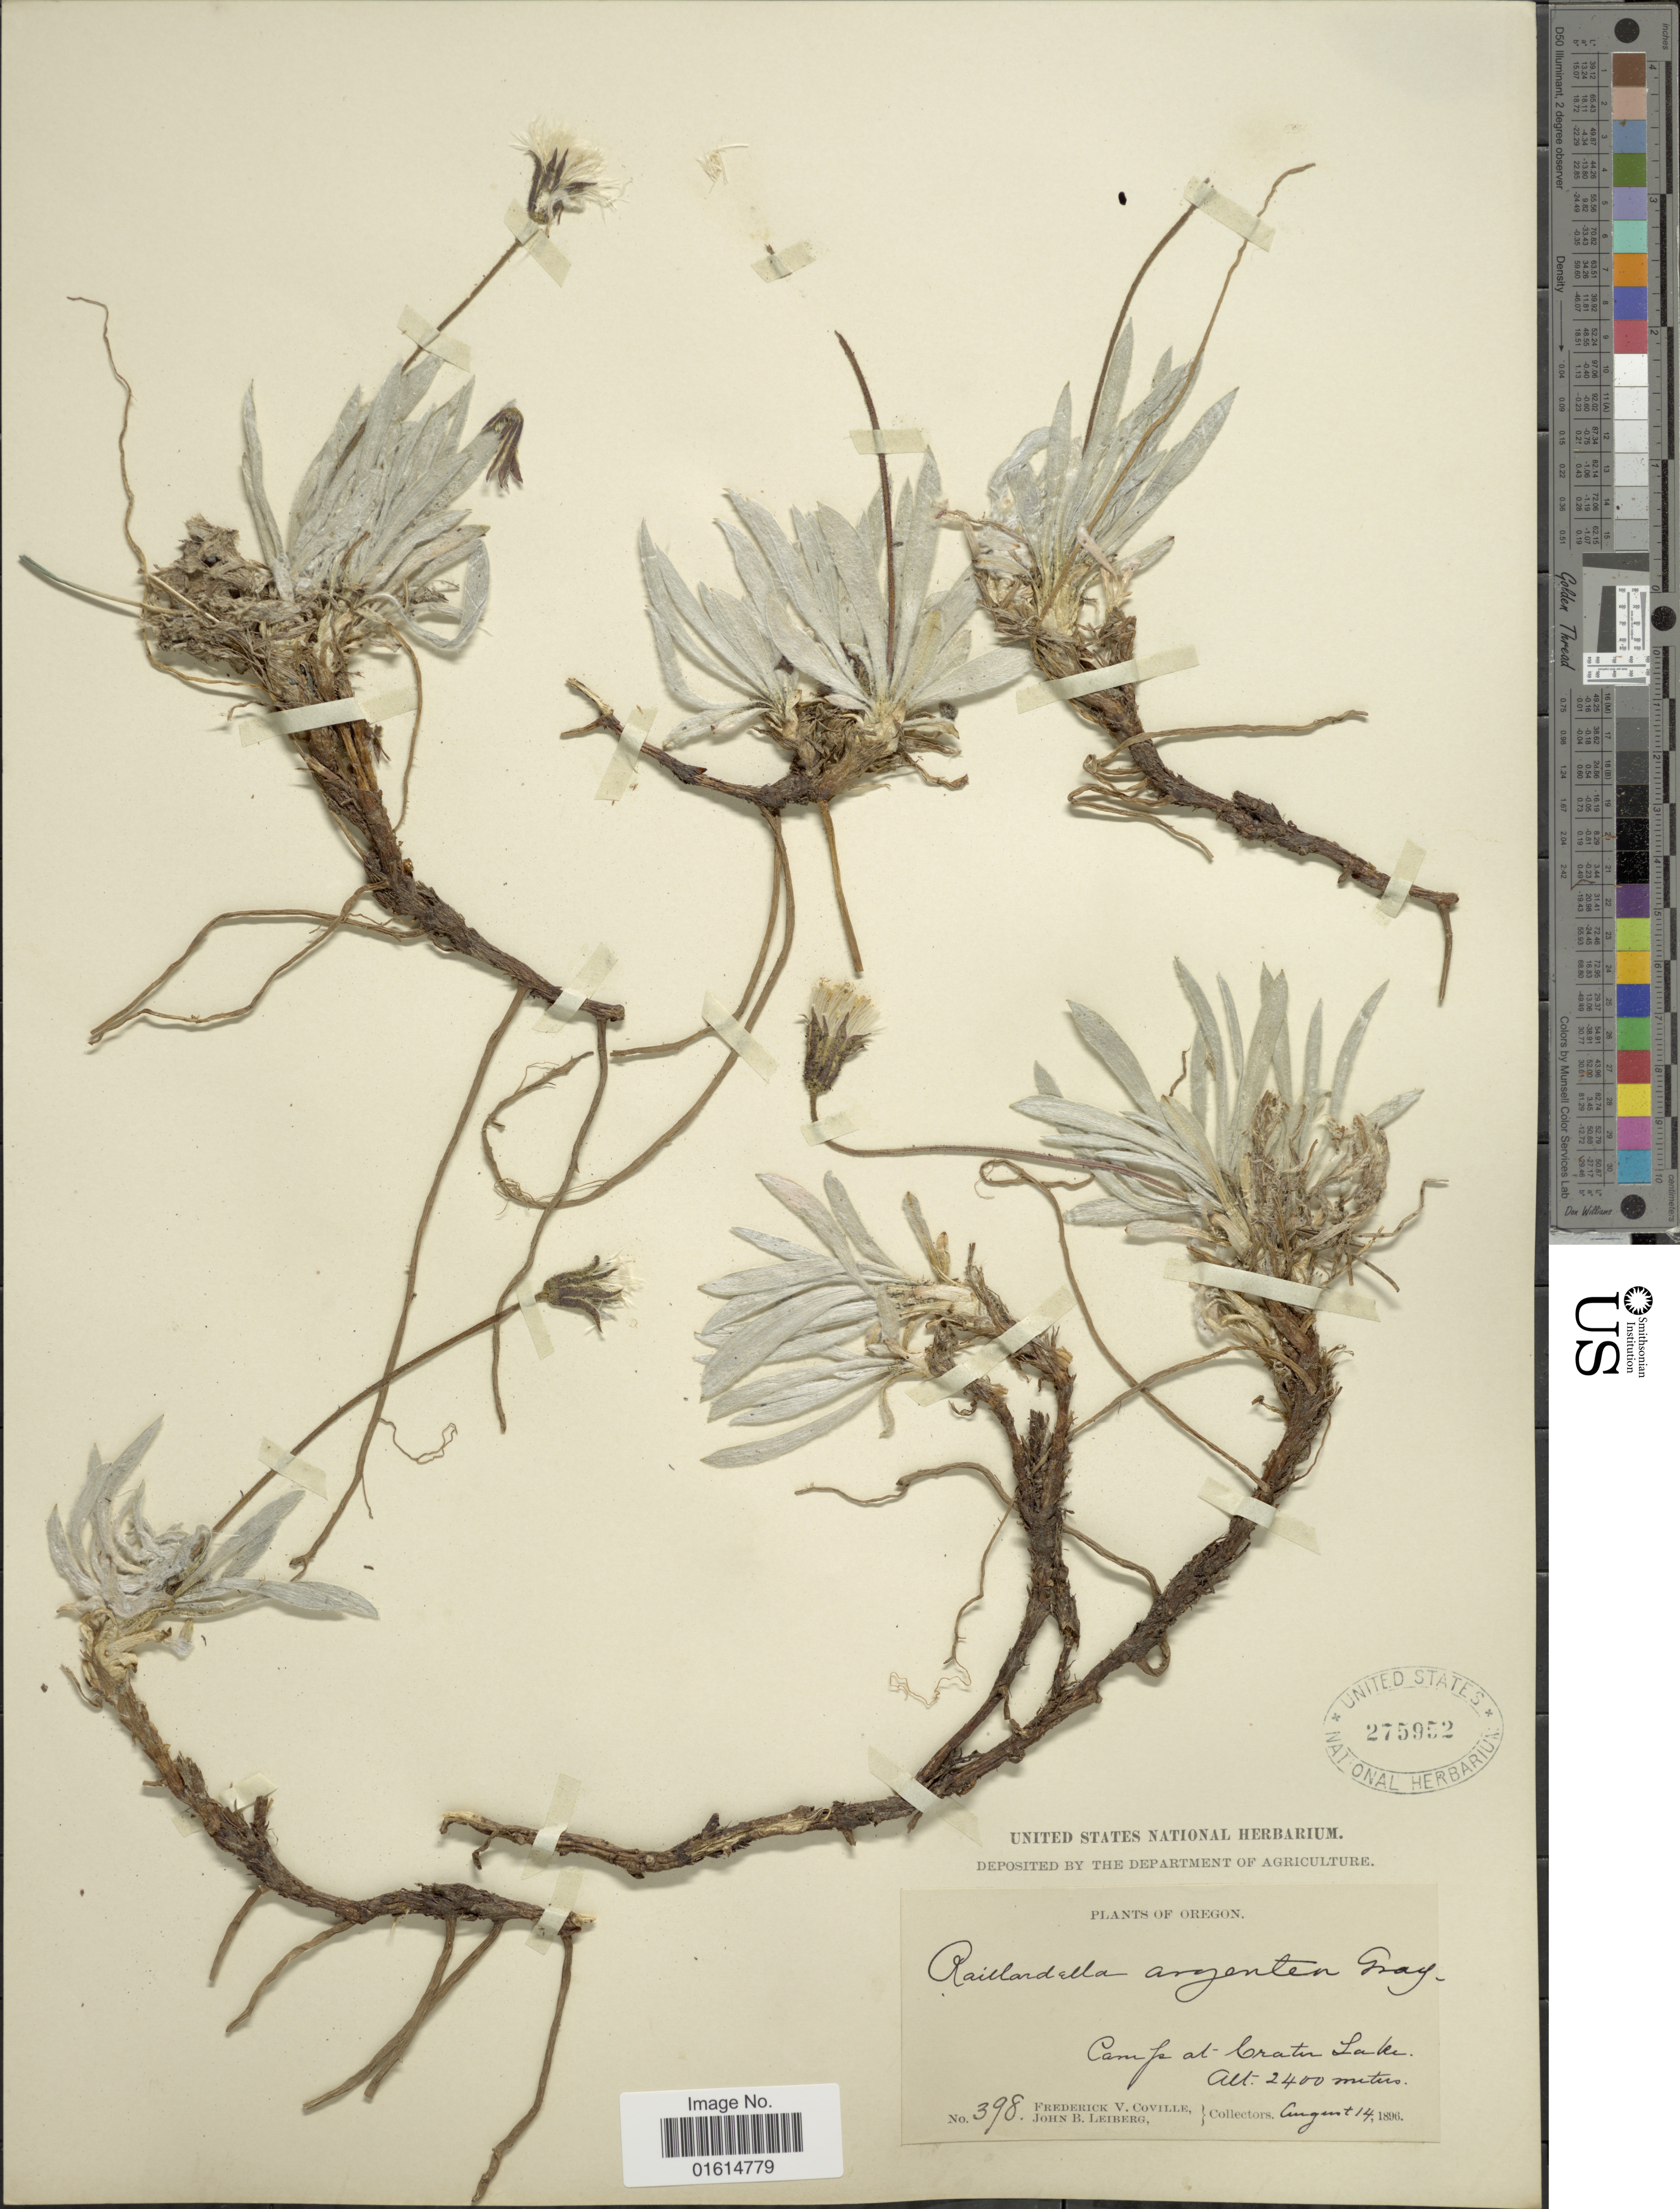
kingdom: Plantae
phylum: Tracheophyta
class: Magnoliopsida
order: Asterales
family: Asteraceae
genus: Raillardella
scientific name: Raillardella argentea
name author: A. Gray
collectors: F. V. Coville & J. B. Leiberg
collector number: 398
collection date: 1896-08-14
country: United States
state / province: Oregon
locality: Camps at Crater Lake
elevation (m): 2400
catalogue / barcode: US 275952